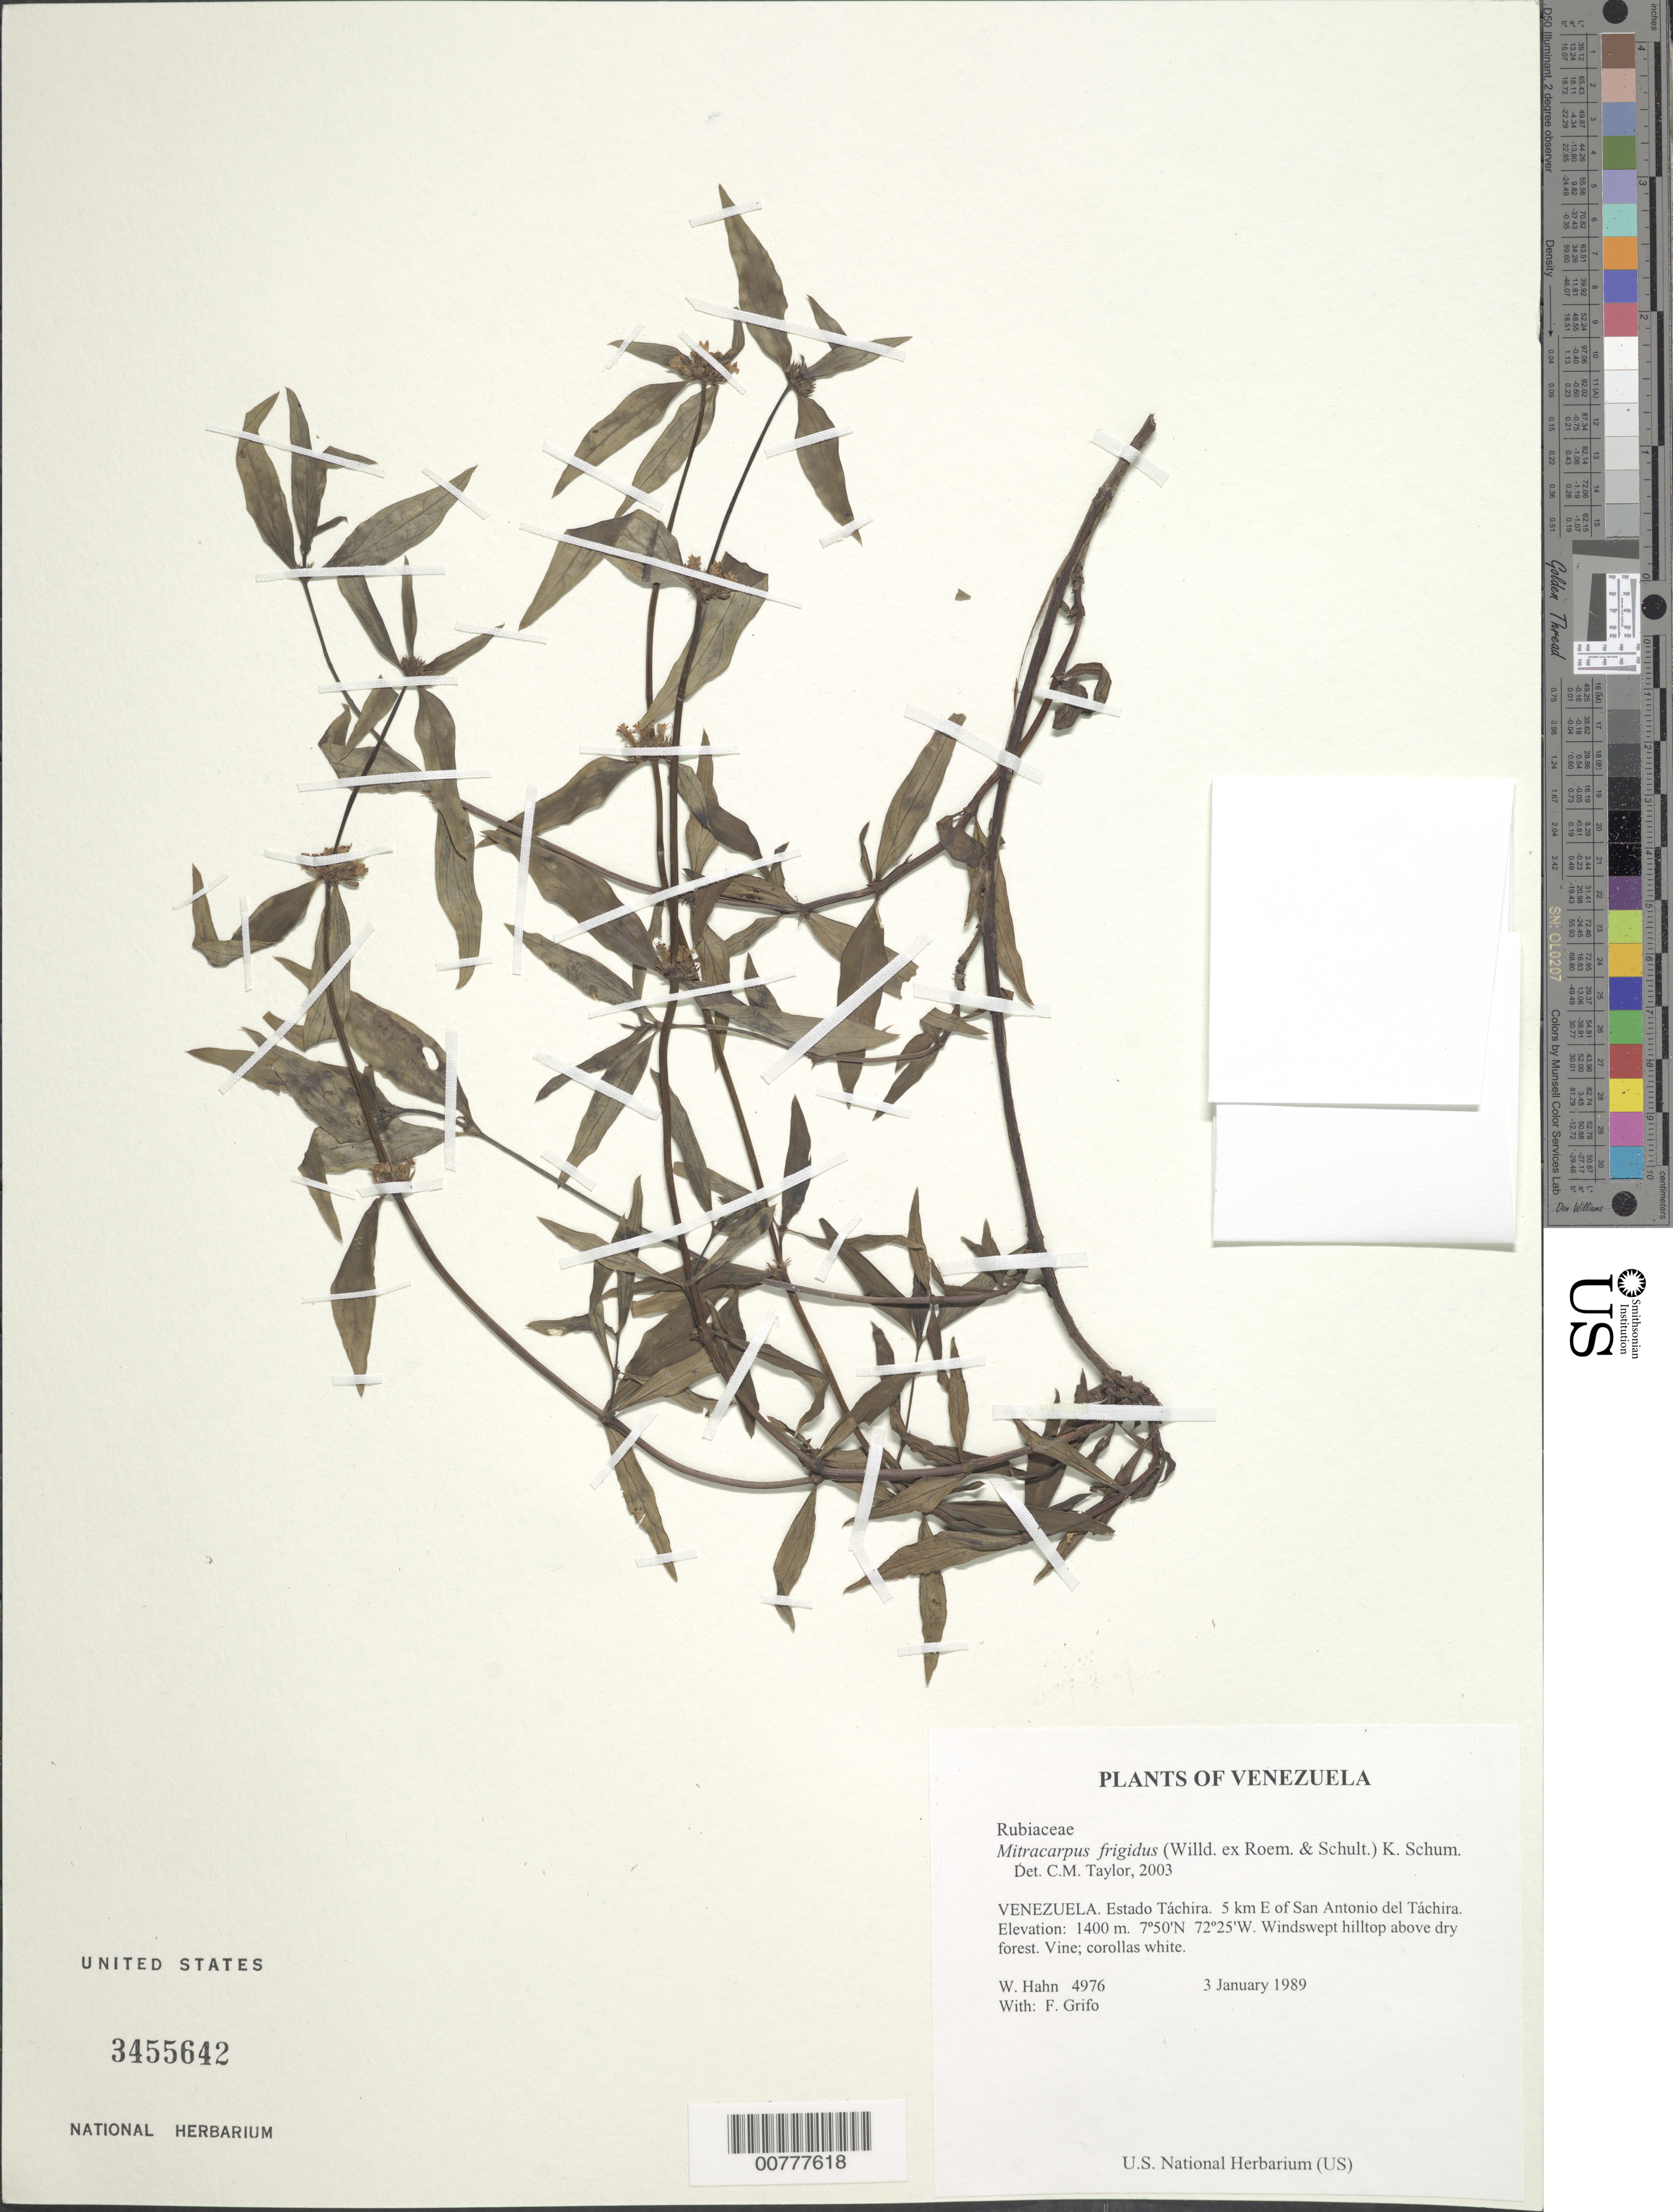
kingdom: Plantae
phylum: Tracheophyta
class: Magnoliopsida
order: Gentianales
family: Rubiaceae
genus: Mitracarpus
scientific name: Mitracarpus frigidus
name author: (Willd. ex Roem. & Schult.) K. Schum.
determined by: Taylor, Charlotte M.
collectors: W. Hahn & F. Grifo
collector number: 4976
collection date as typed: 3 January 1989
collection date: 1989-01-03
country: Venezuela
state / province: Táchira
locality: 5 km E of San Antonio del Táchira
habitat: Windswept hilltop above dry forest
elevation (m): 1400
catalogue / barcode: US 3455642